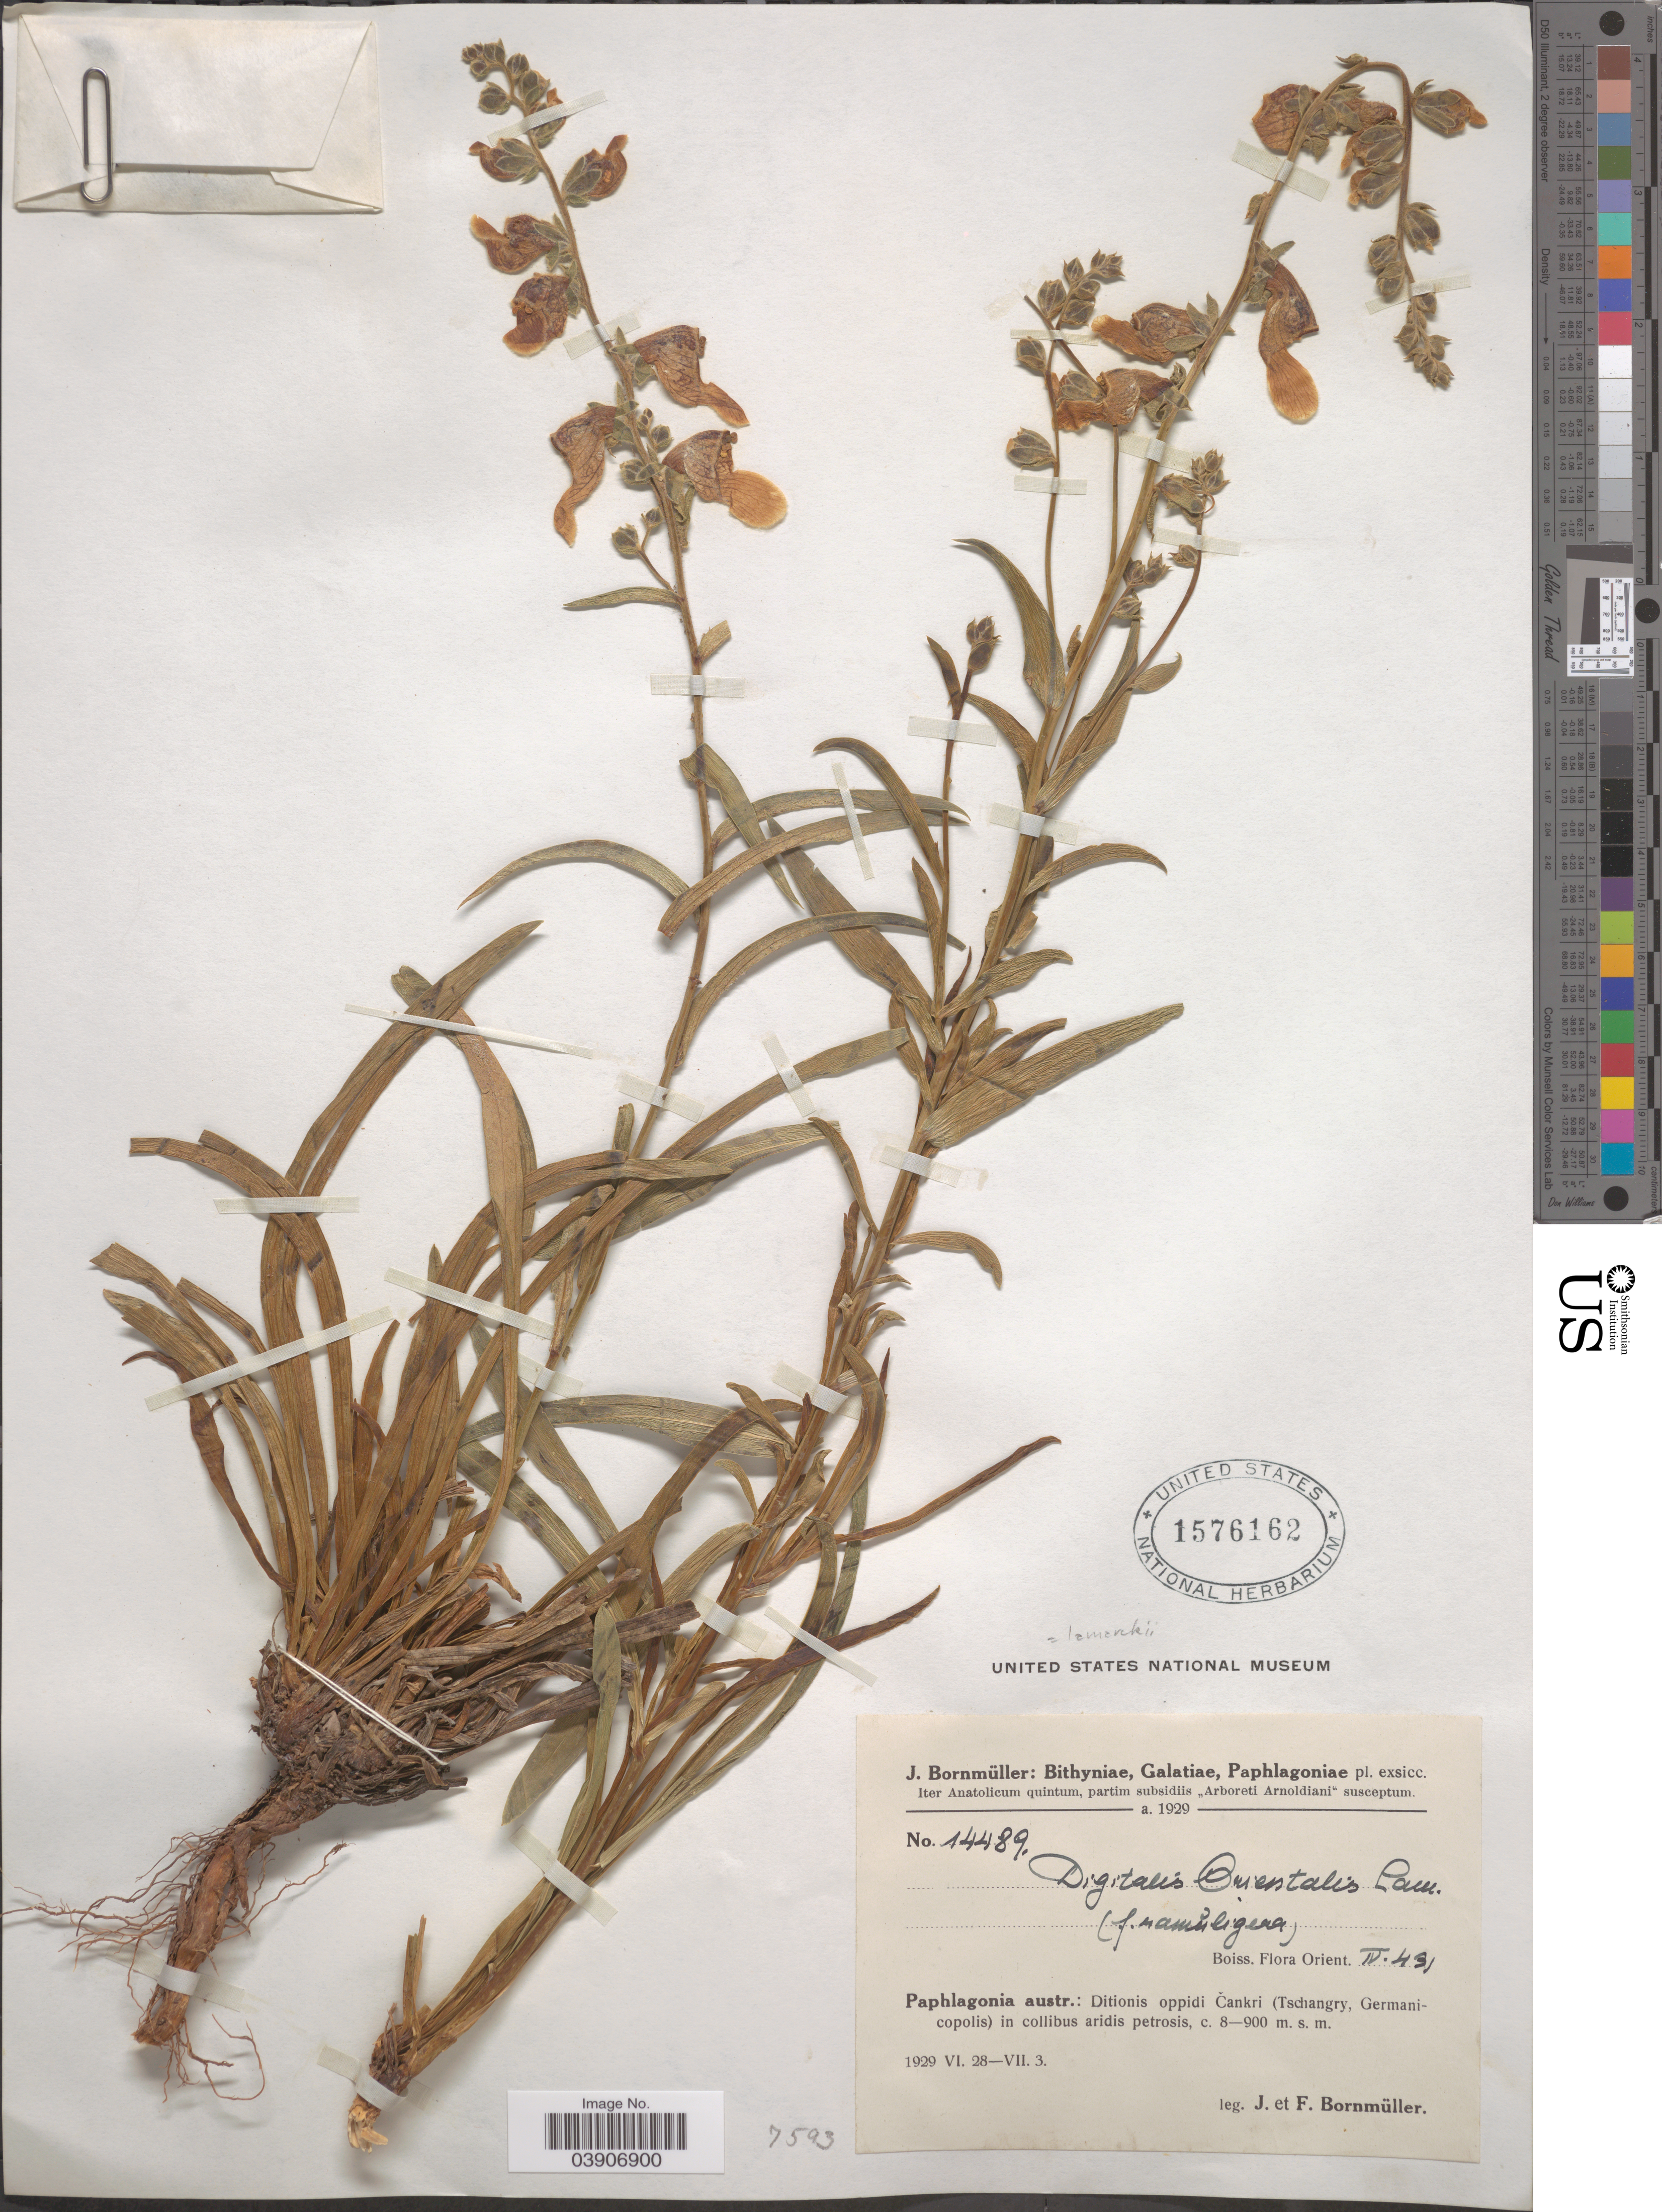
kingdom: Plantae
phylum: Tracheophyta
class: Magnoliopsida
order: Lamiales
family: Plantaginaceae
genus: Digitalis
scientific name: Digitalis orientalis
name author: Mill.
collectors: J. Bornmüller & F. Bornmüller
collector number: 14489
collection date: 1929-06-28/1929-07-03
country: Turkey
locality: Paphlagonia austr.: Ditionis oppidi Cankri (Tschangry, Germanicopolis) in collibus aridis petrosis.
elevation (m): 800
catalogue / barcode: US 1576162